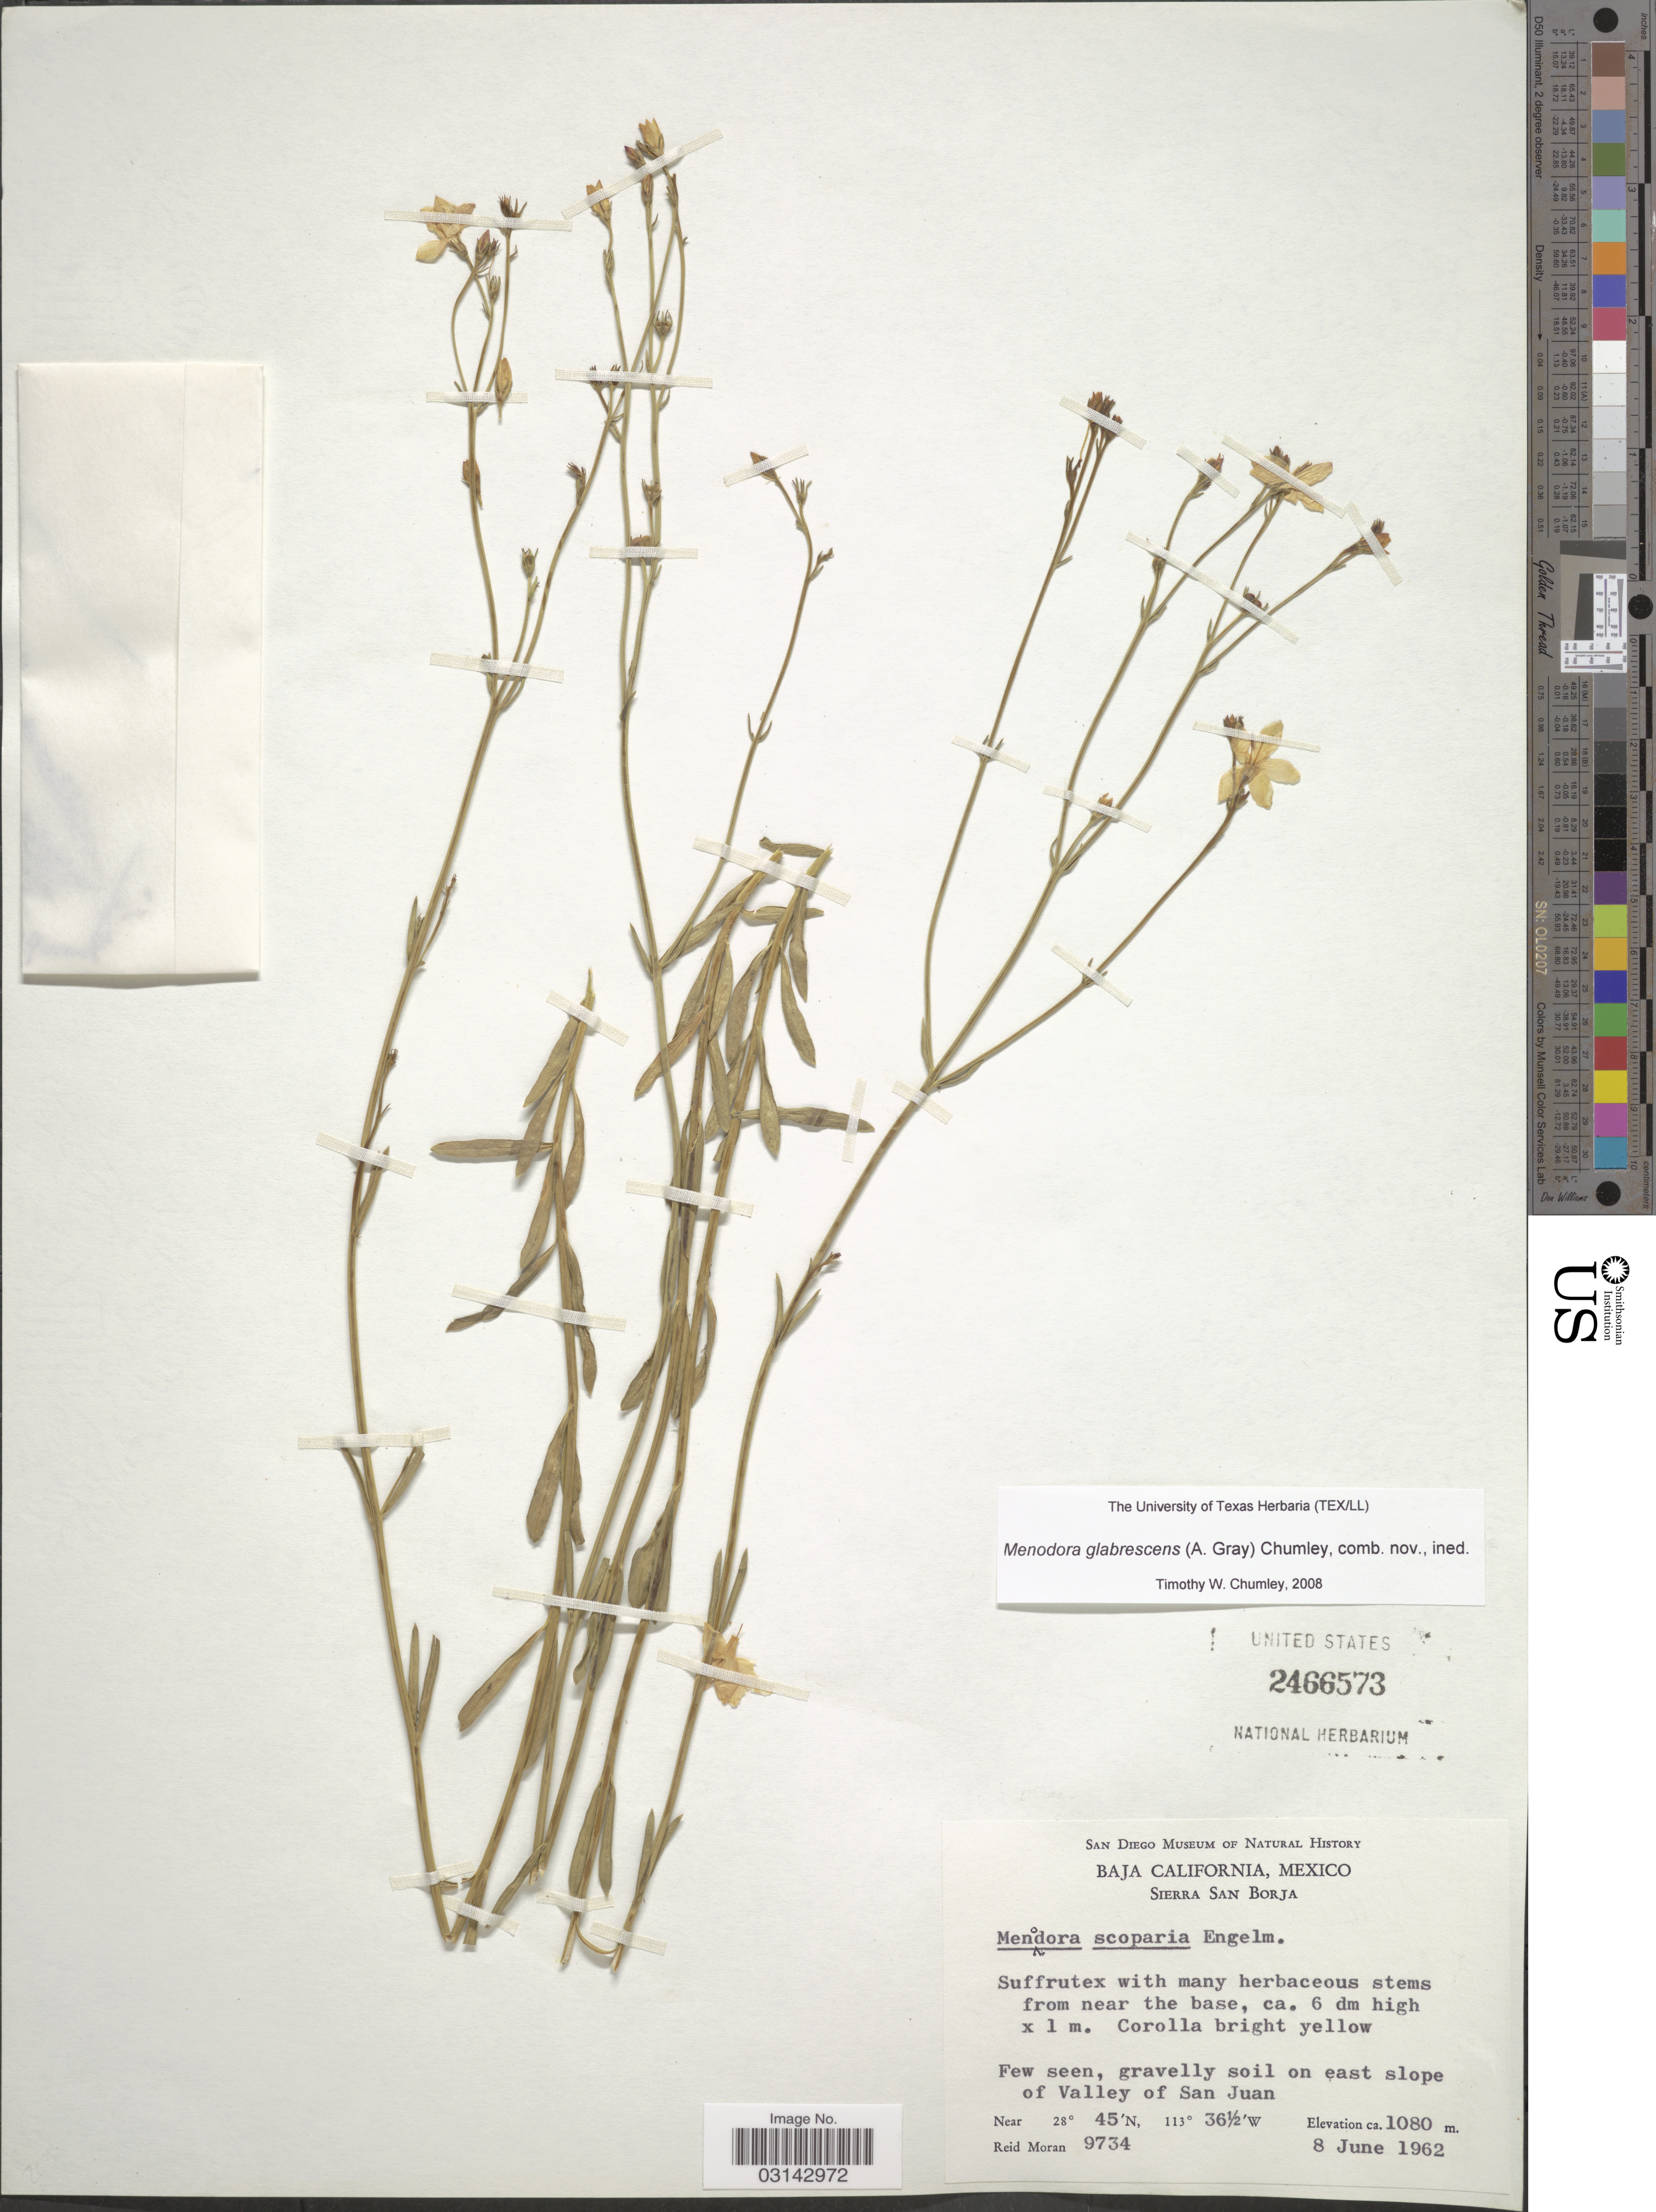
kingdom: Plantae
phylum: Tracheophyta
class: Magnoliopsida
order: Lamiales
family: Oleaceae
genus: Menodora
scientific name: Menodora glabrescens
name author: Chumley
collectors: R. V. Moran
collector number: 9734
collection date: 1962-06-08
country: Mexico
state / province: Baja California Norte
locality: Sierra San Borja. East slope of Valley of San Juan.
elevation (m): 1080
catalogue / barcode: US 2466573